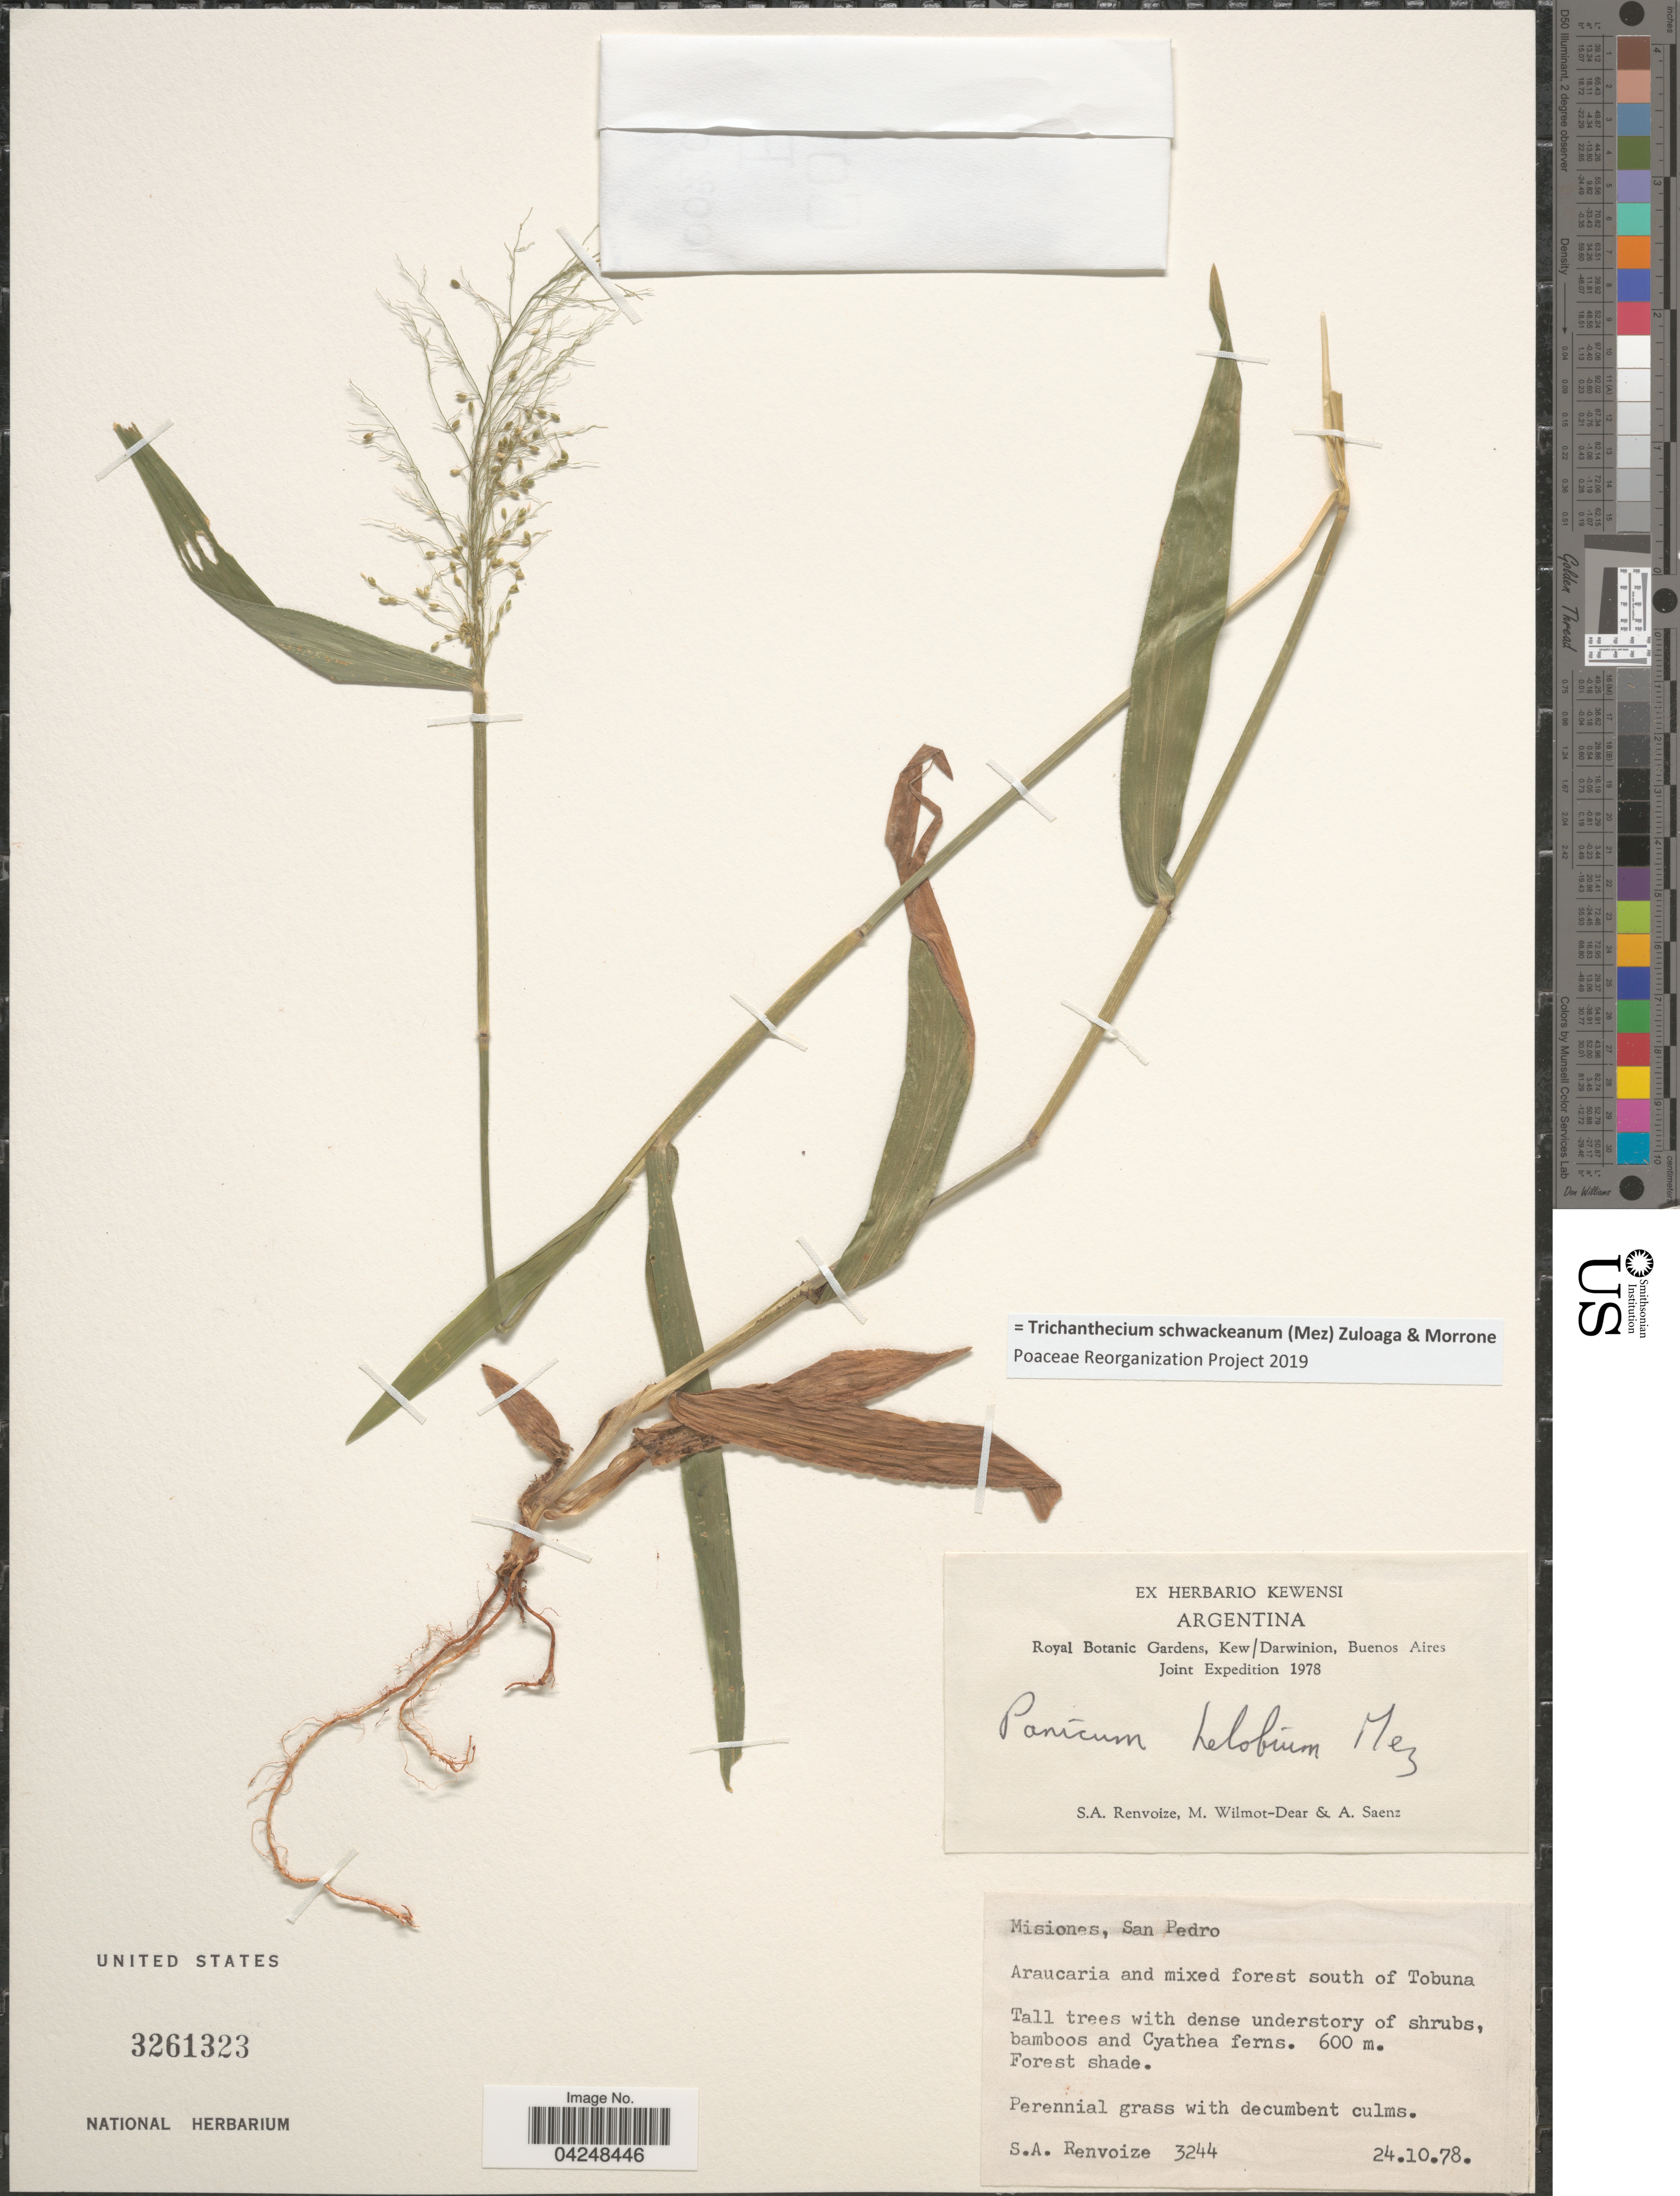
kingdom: Plantae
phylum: Tracheophyta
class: Liliopsida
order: Poales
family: Poaceae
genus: Trichanthecium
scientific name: Trichanthecium schwackeanum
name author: (Mez) Zuloaga & Morrone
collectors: S. A. Renvoize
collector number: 3244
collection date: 1978-10-24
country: Argentina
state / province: Misiones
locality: Royal Botanic Gardens, Kew/Darwinion, Buenos Aires Joint Expedition 1978. San Pedro. Araucaria and mixed forest south of Tobuna.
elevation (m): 600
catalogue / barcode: US 3261323